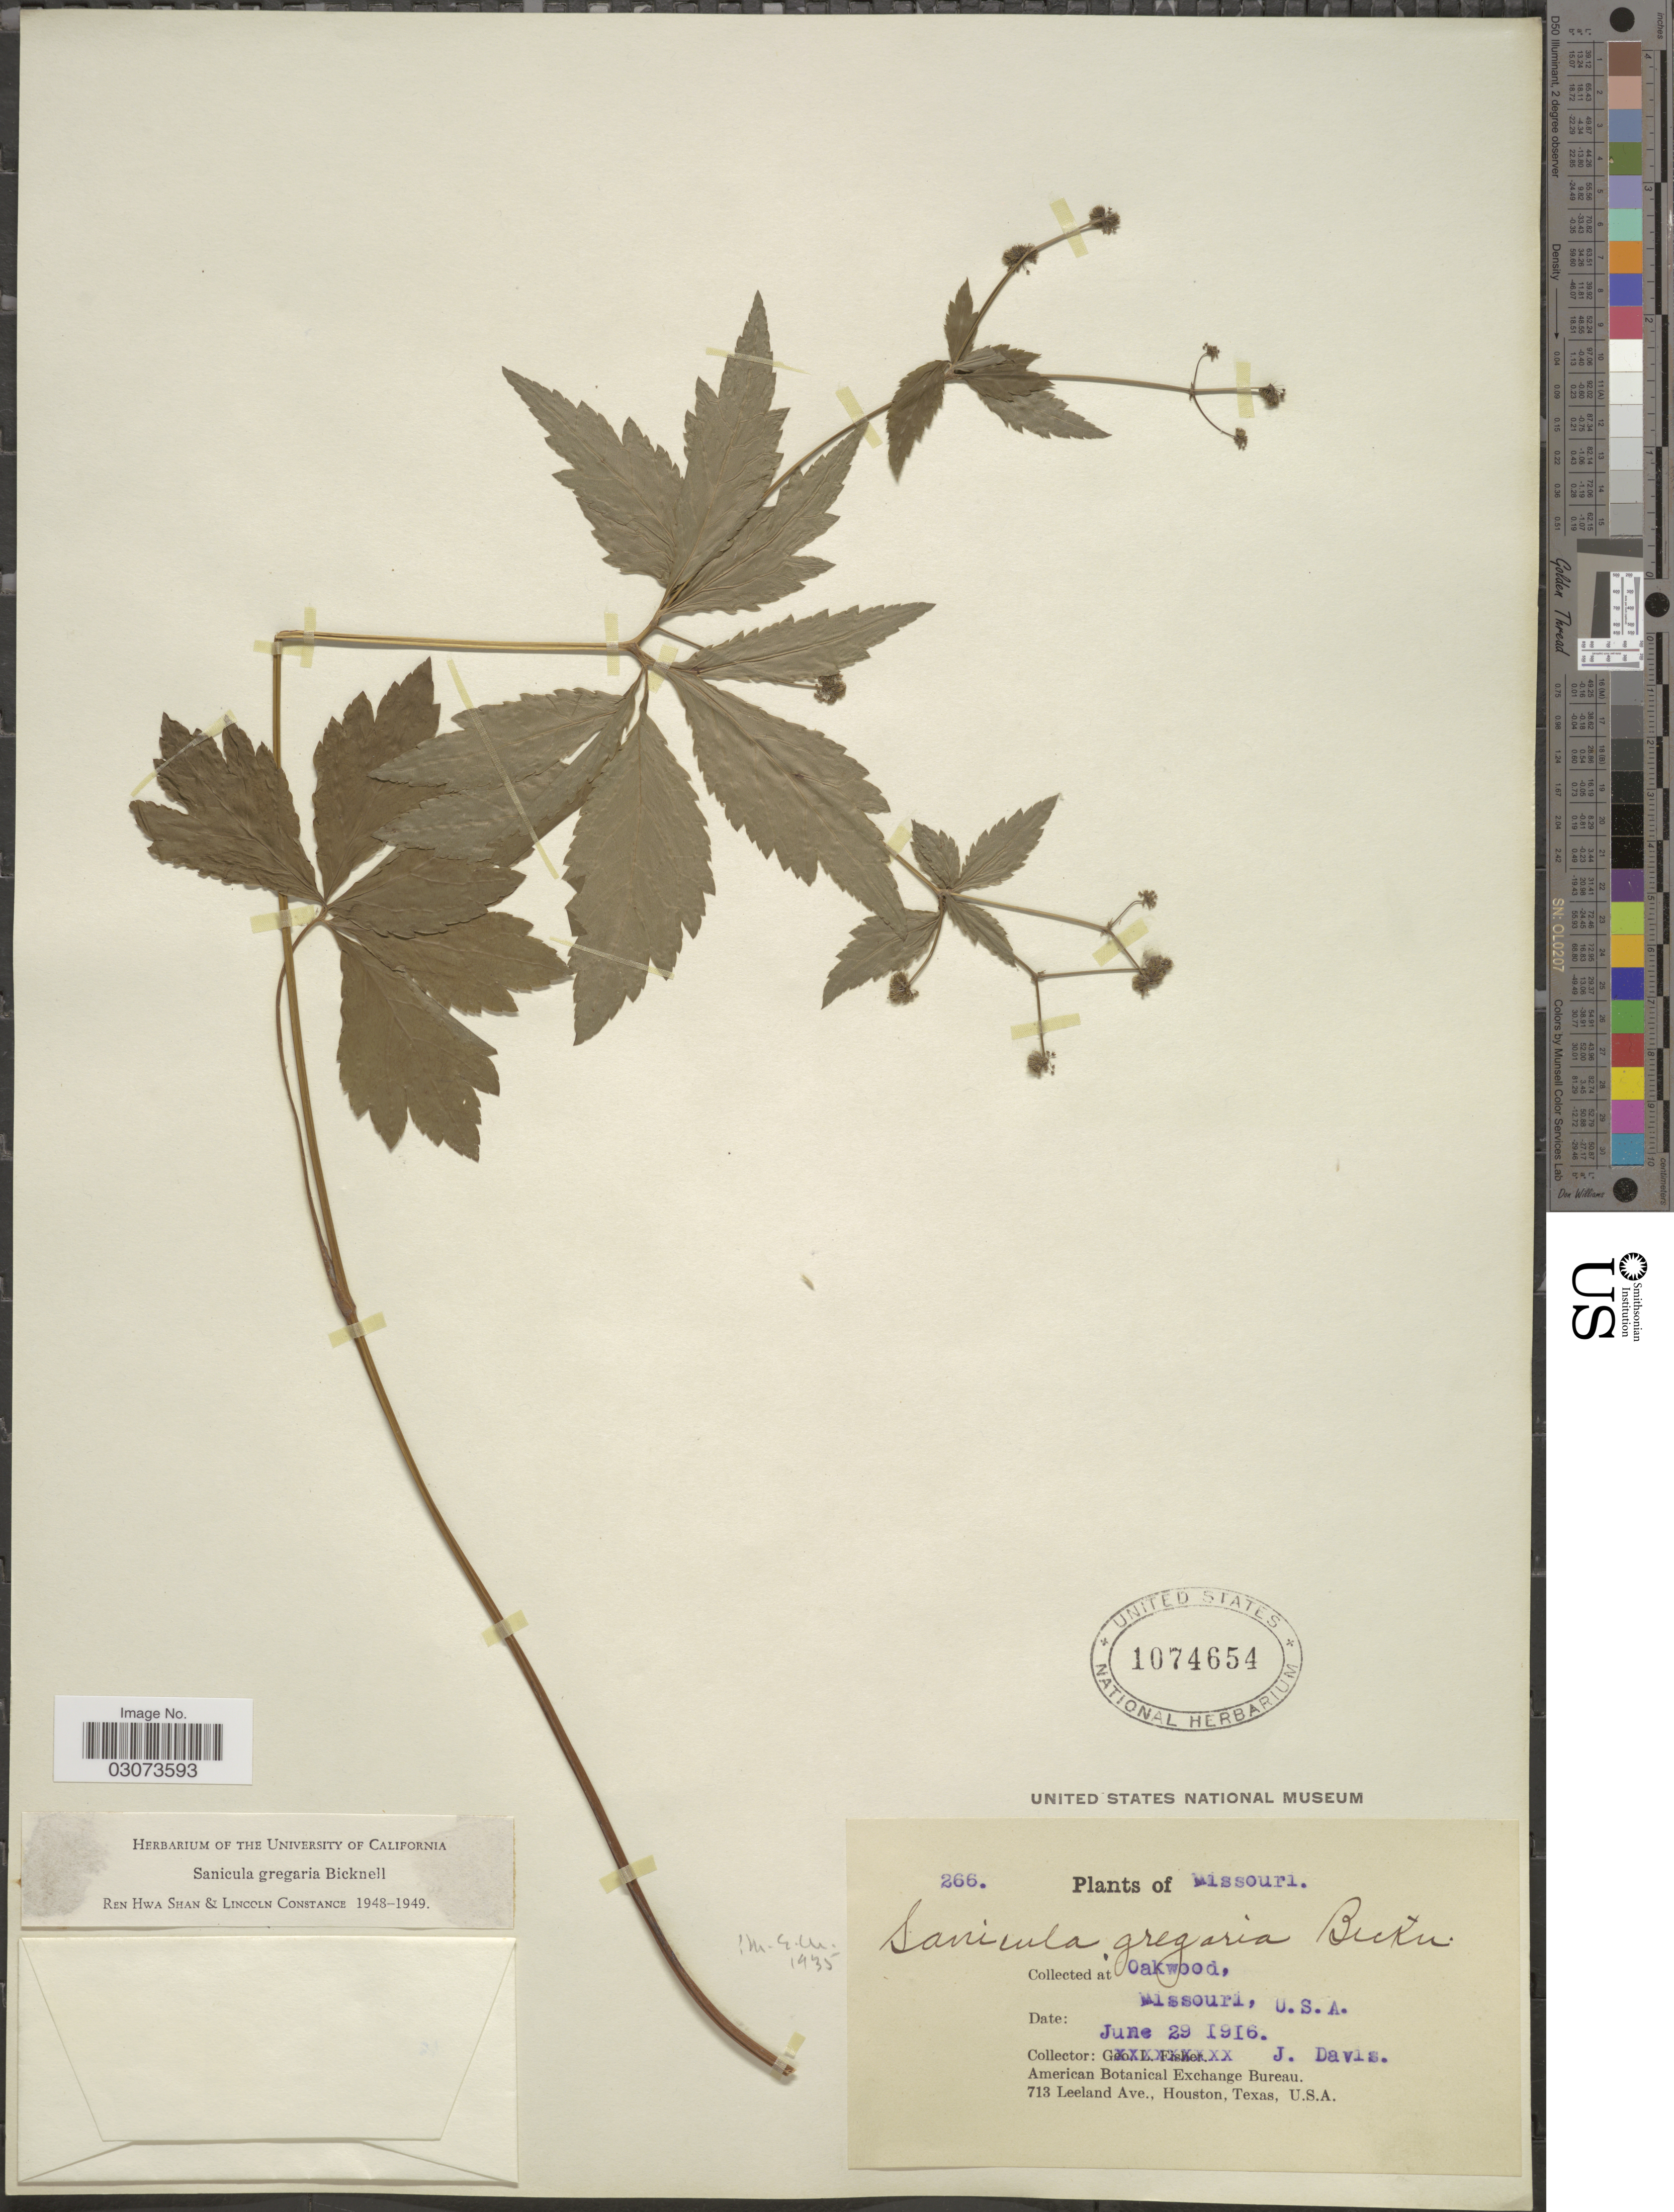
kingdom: Plantae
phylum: Tracheophyta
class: Magnoliopsida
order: Apiales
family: Apiaceae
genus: Sanicula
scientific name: Sanicula gregaria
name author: E.P. Bicknell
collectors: J. Davis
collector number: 266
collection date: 1916-06-29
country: United States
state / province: Missouri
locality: Oakwood.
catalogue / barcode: US 1074654